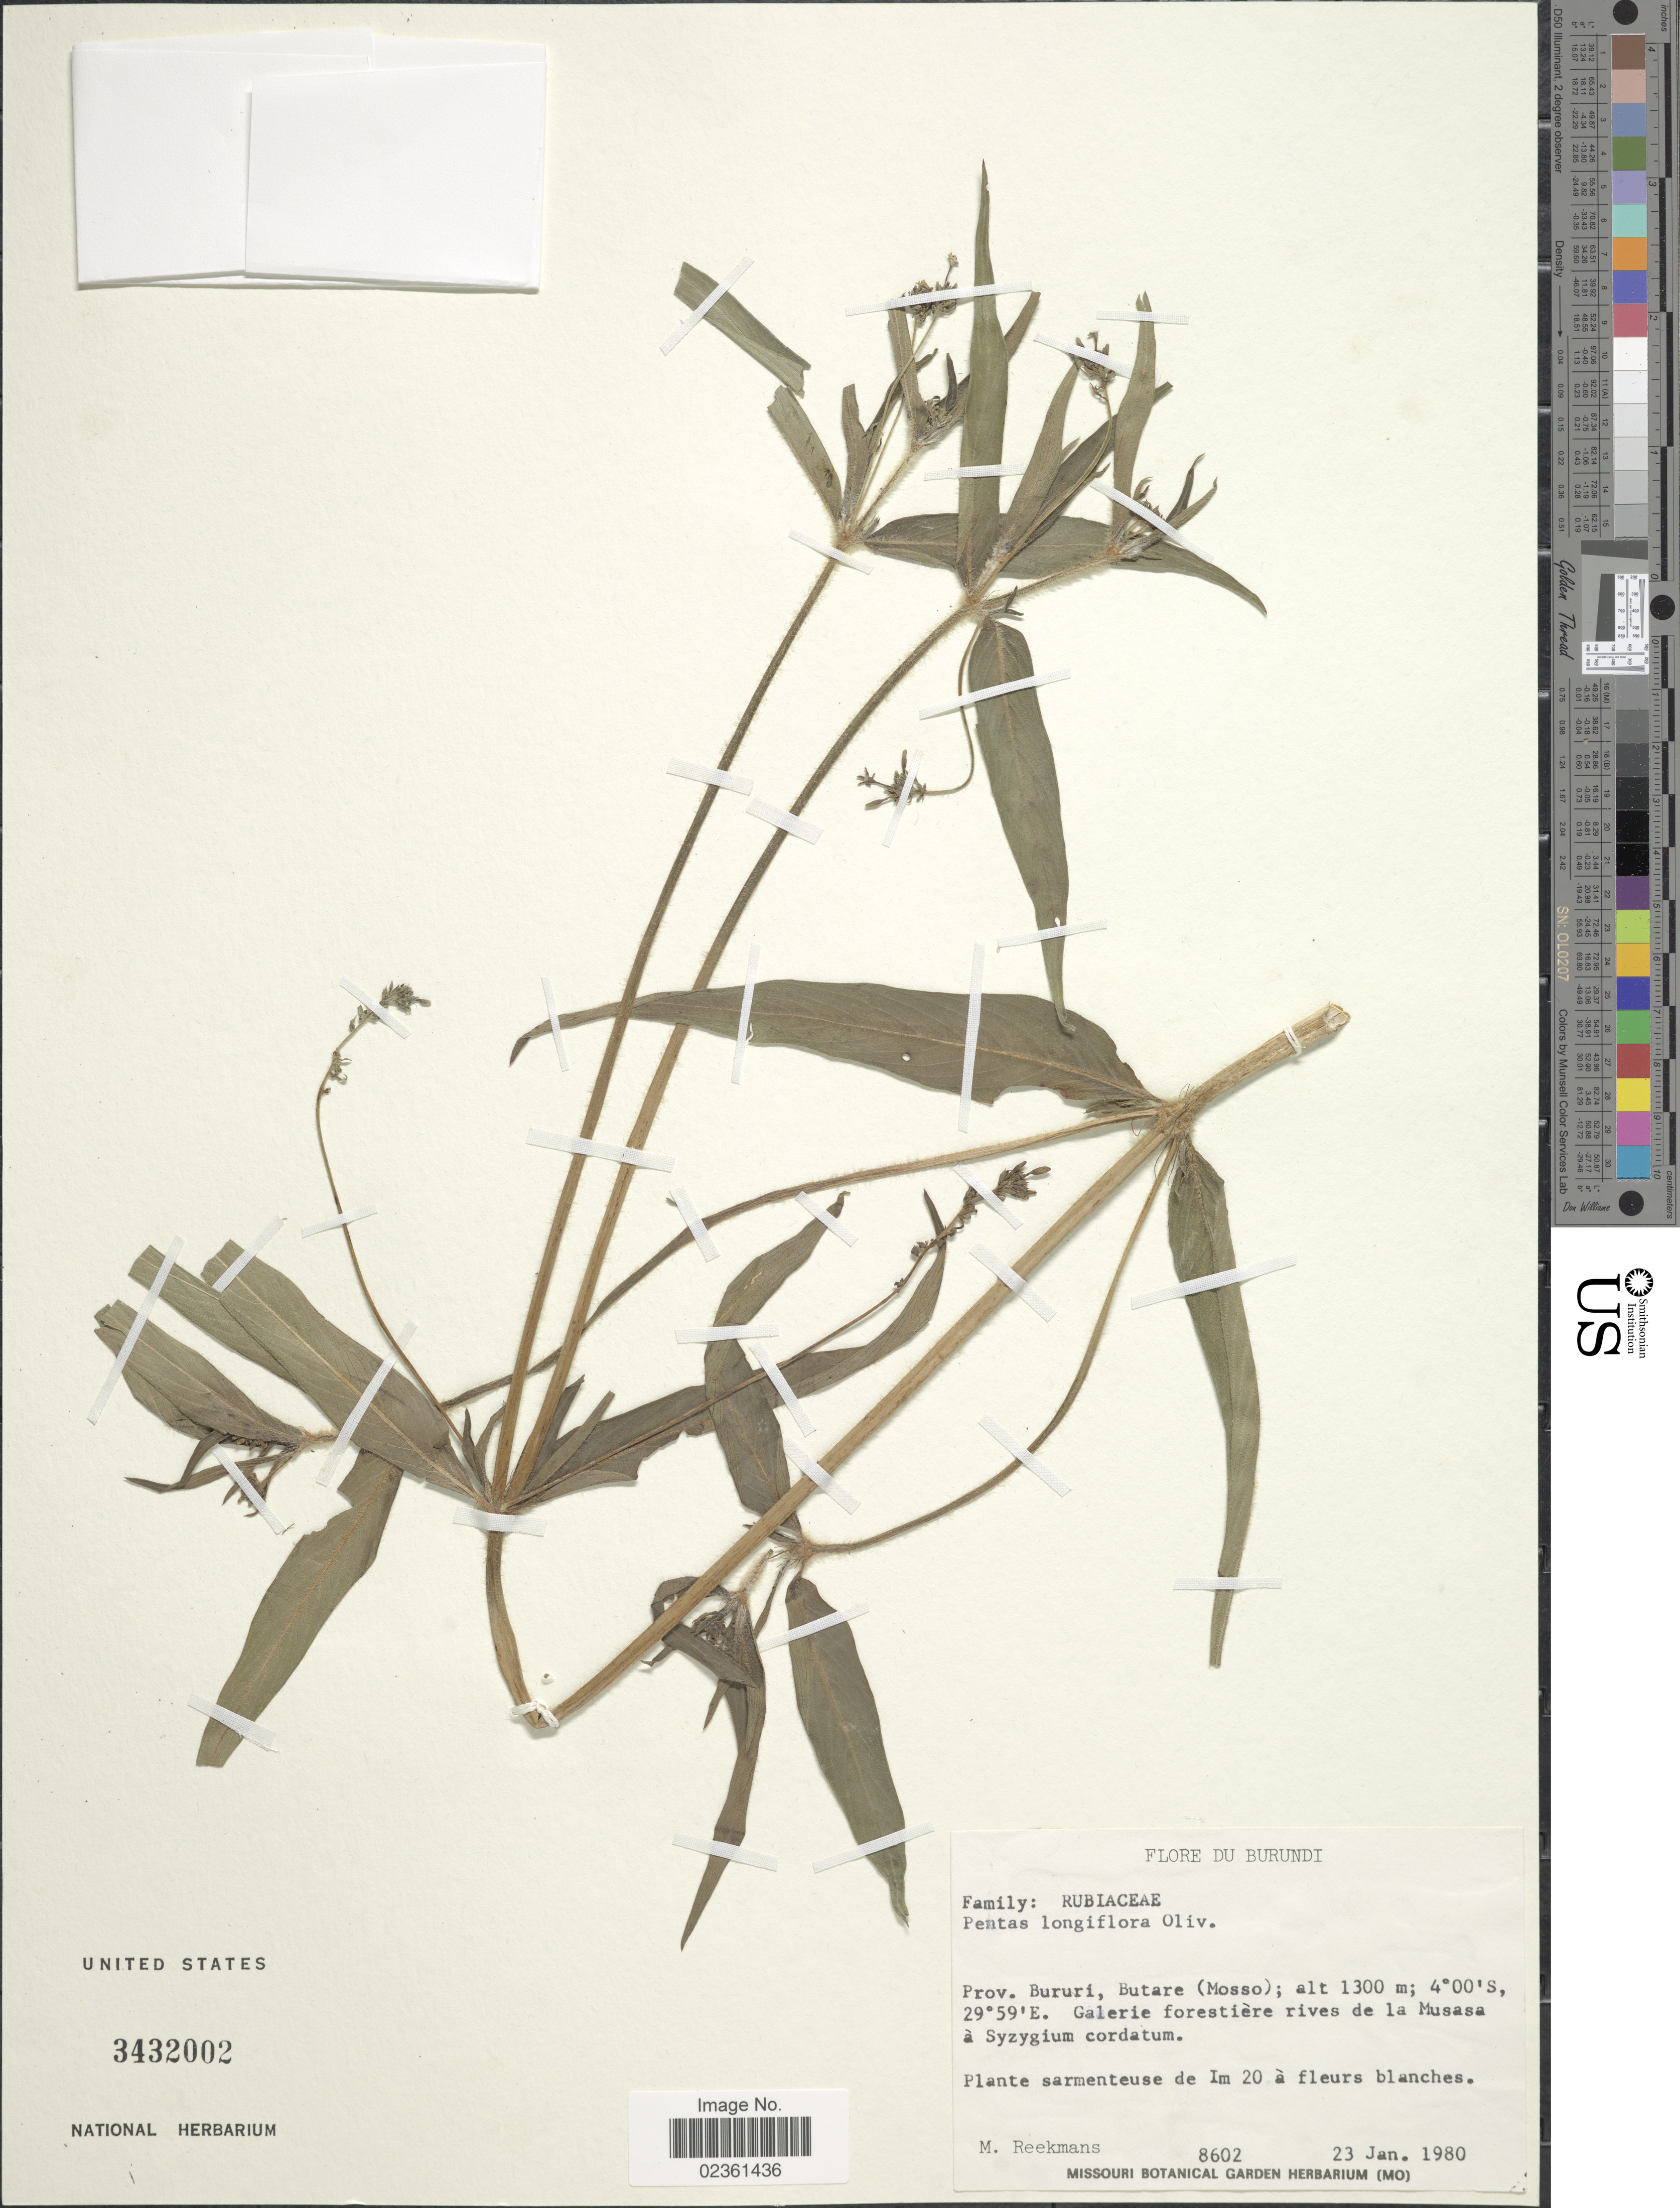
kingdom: Plantae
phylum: Tracheophyta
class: Magnoliopsida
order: Gentianales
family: Rubiaceae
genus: Pentas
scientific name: Pentas longiflora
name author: Oliv.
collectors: M. Reekmans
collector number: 8602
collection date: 1980-01-23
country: Burundi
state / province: Bururi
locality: Butare (Mosso), Galerie forestiere rives de la Musasa a Sysygium cordatum.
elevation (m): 1300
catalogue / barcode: US 3432002